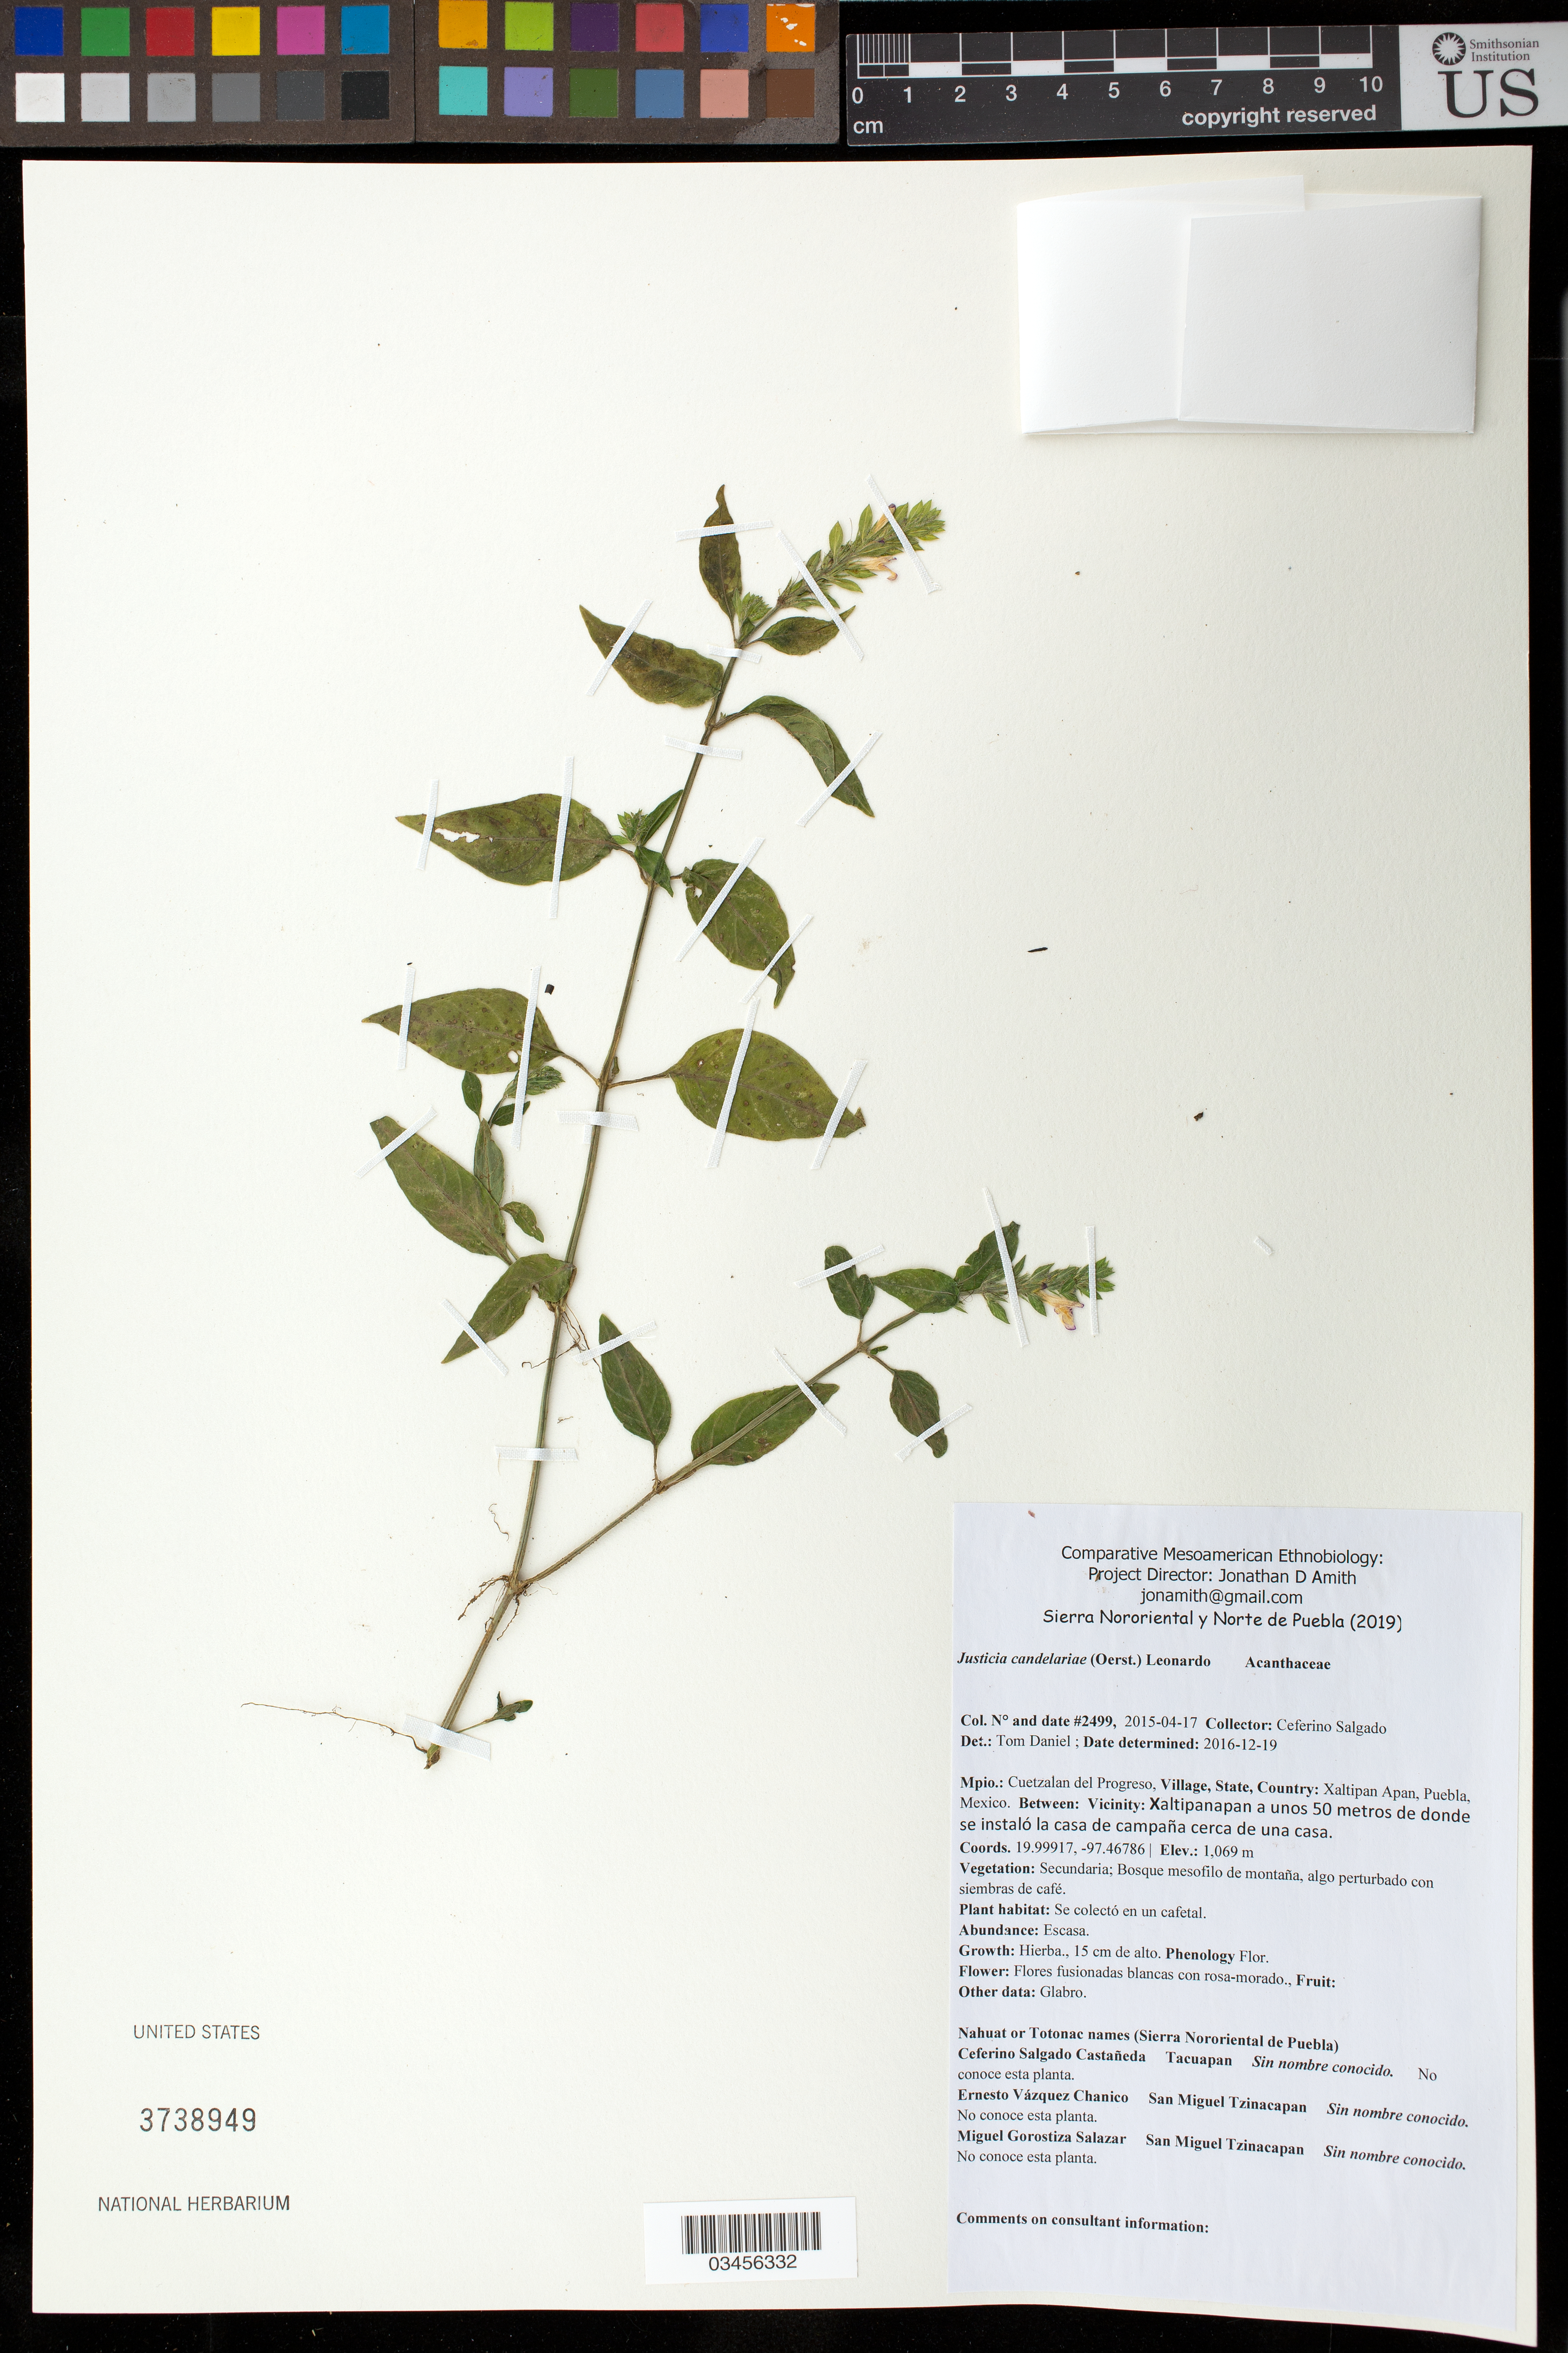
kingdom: Plantae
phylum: Tracheophyta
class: Magnoliopsida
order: Lamiales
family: Acanthaceae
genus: Justicia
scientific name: Justicia candelariae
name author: (Oerst.) Leonard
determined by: Daniel, T.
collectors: C. Salgado Castañeda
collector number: CSC_02499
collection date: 2015-04-17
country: México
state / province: Puebla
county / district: Cuetzalan del Progreso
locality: PUEBLO: Xaltipan Apan; LOCALIDAD EXACTA: Xaltipan Apan a unos 50 metros de donde se instaló la casa de campaña cerca de una casa.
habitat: Bosque mesofilo de montaña, algo perturbado con siembras de café | Se colectó en un cafetal.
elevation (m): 1069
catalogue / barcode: US 3738949